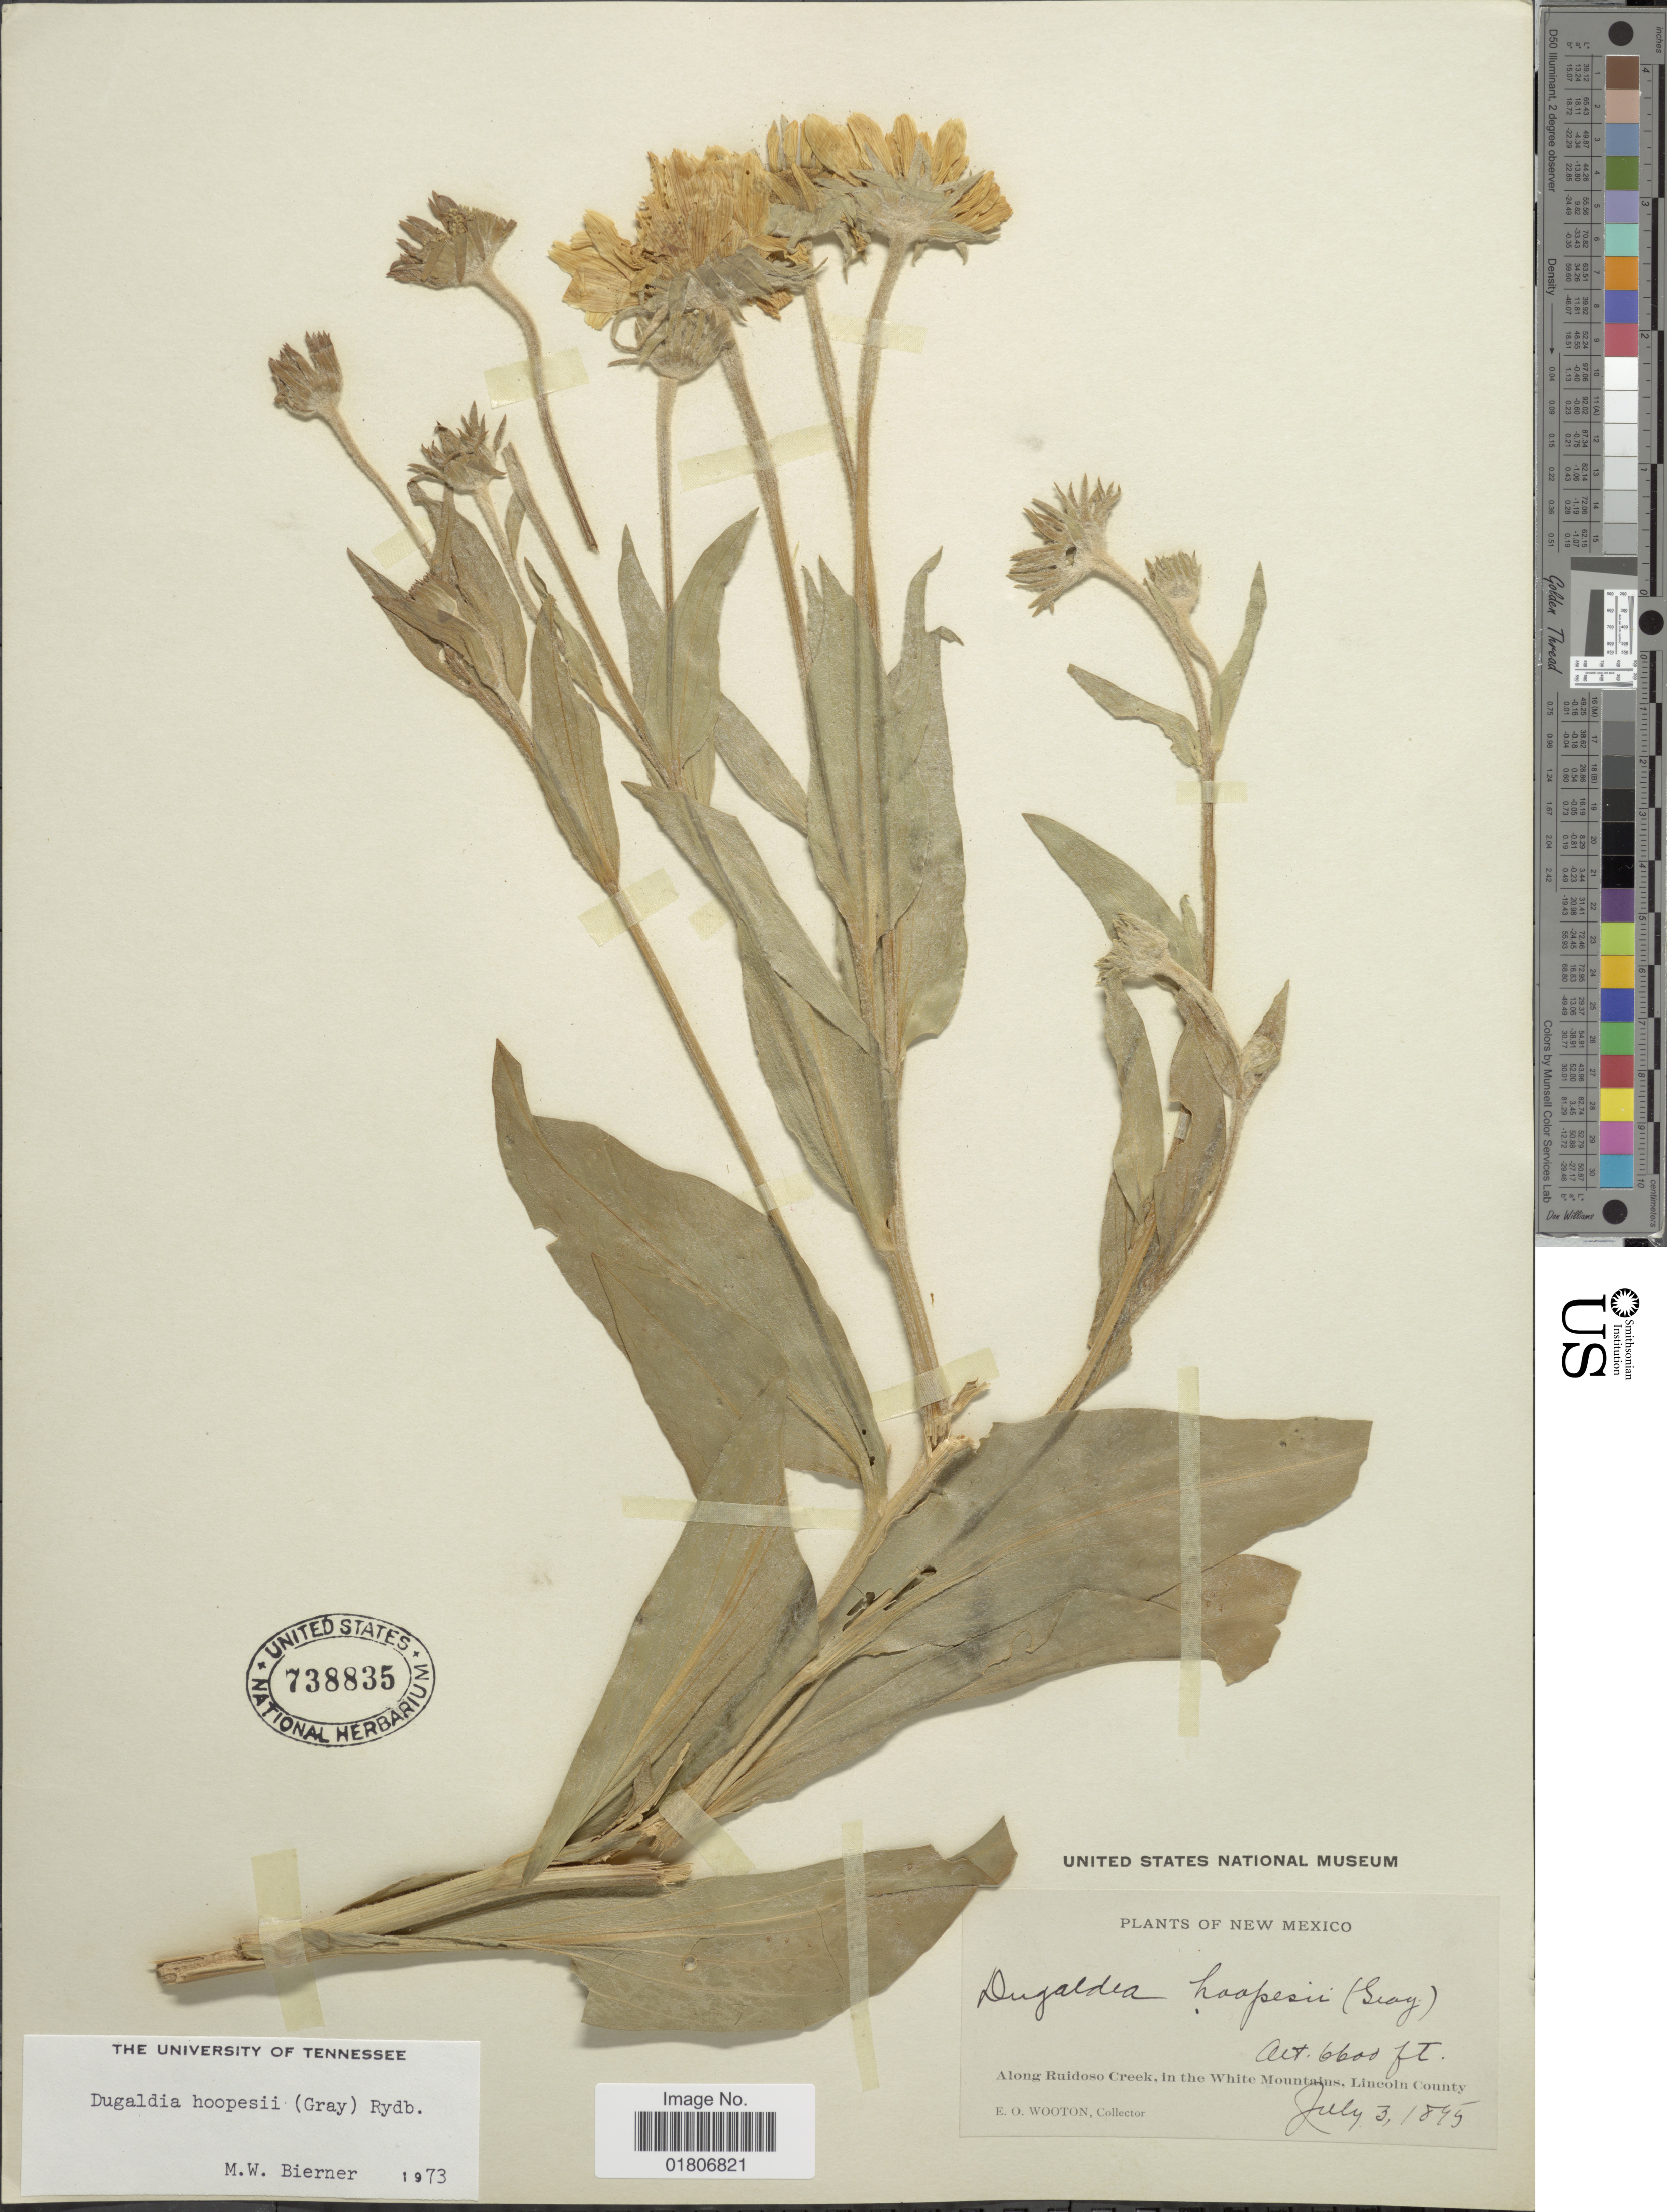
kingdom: Plantae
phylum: Tracheophyta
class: Magnoliopsida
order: Asterales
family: Asteraceae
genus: Dugaldia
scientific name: Dugaldia hoopesii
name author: (A. Gray) Rydb.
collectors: E. O. Wooton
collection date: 1895-07-03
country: United States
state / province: New Mexico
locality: Along Ruidoso Creek, in the White Mountains, Lincoln County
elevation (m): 2012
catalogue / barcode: US 738835